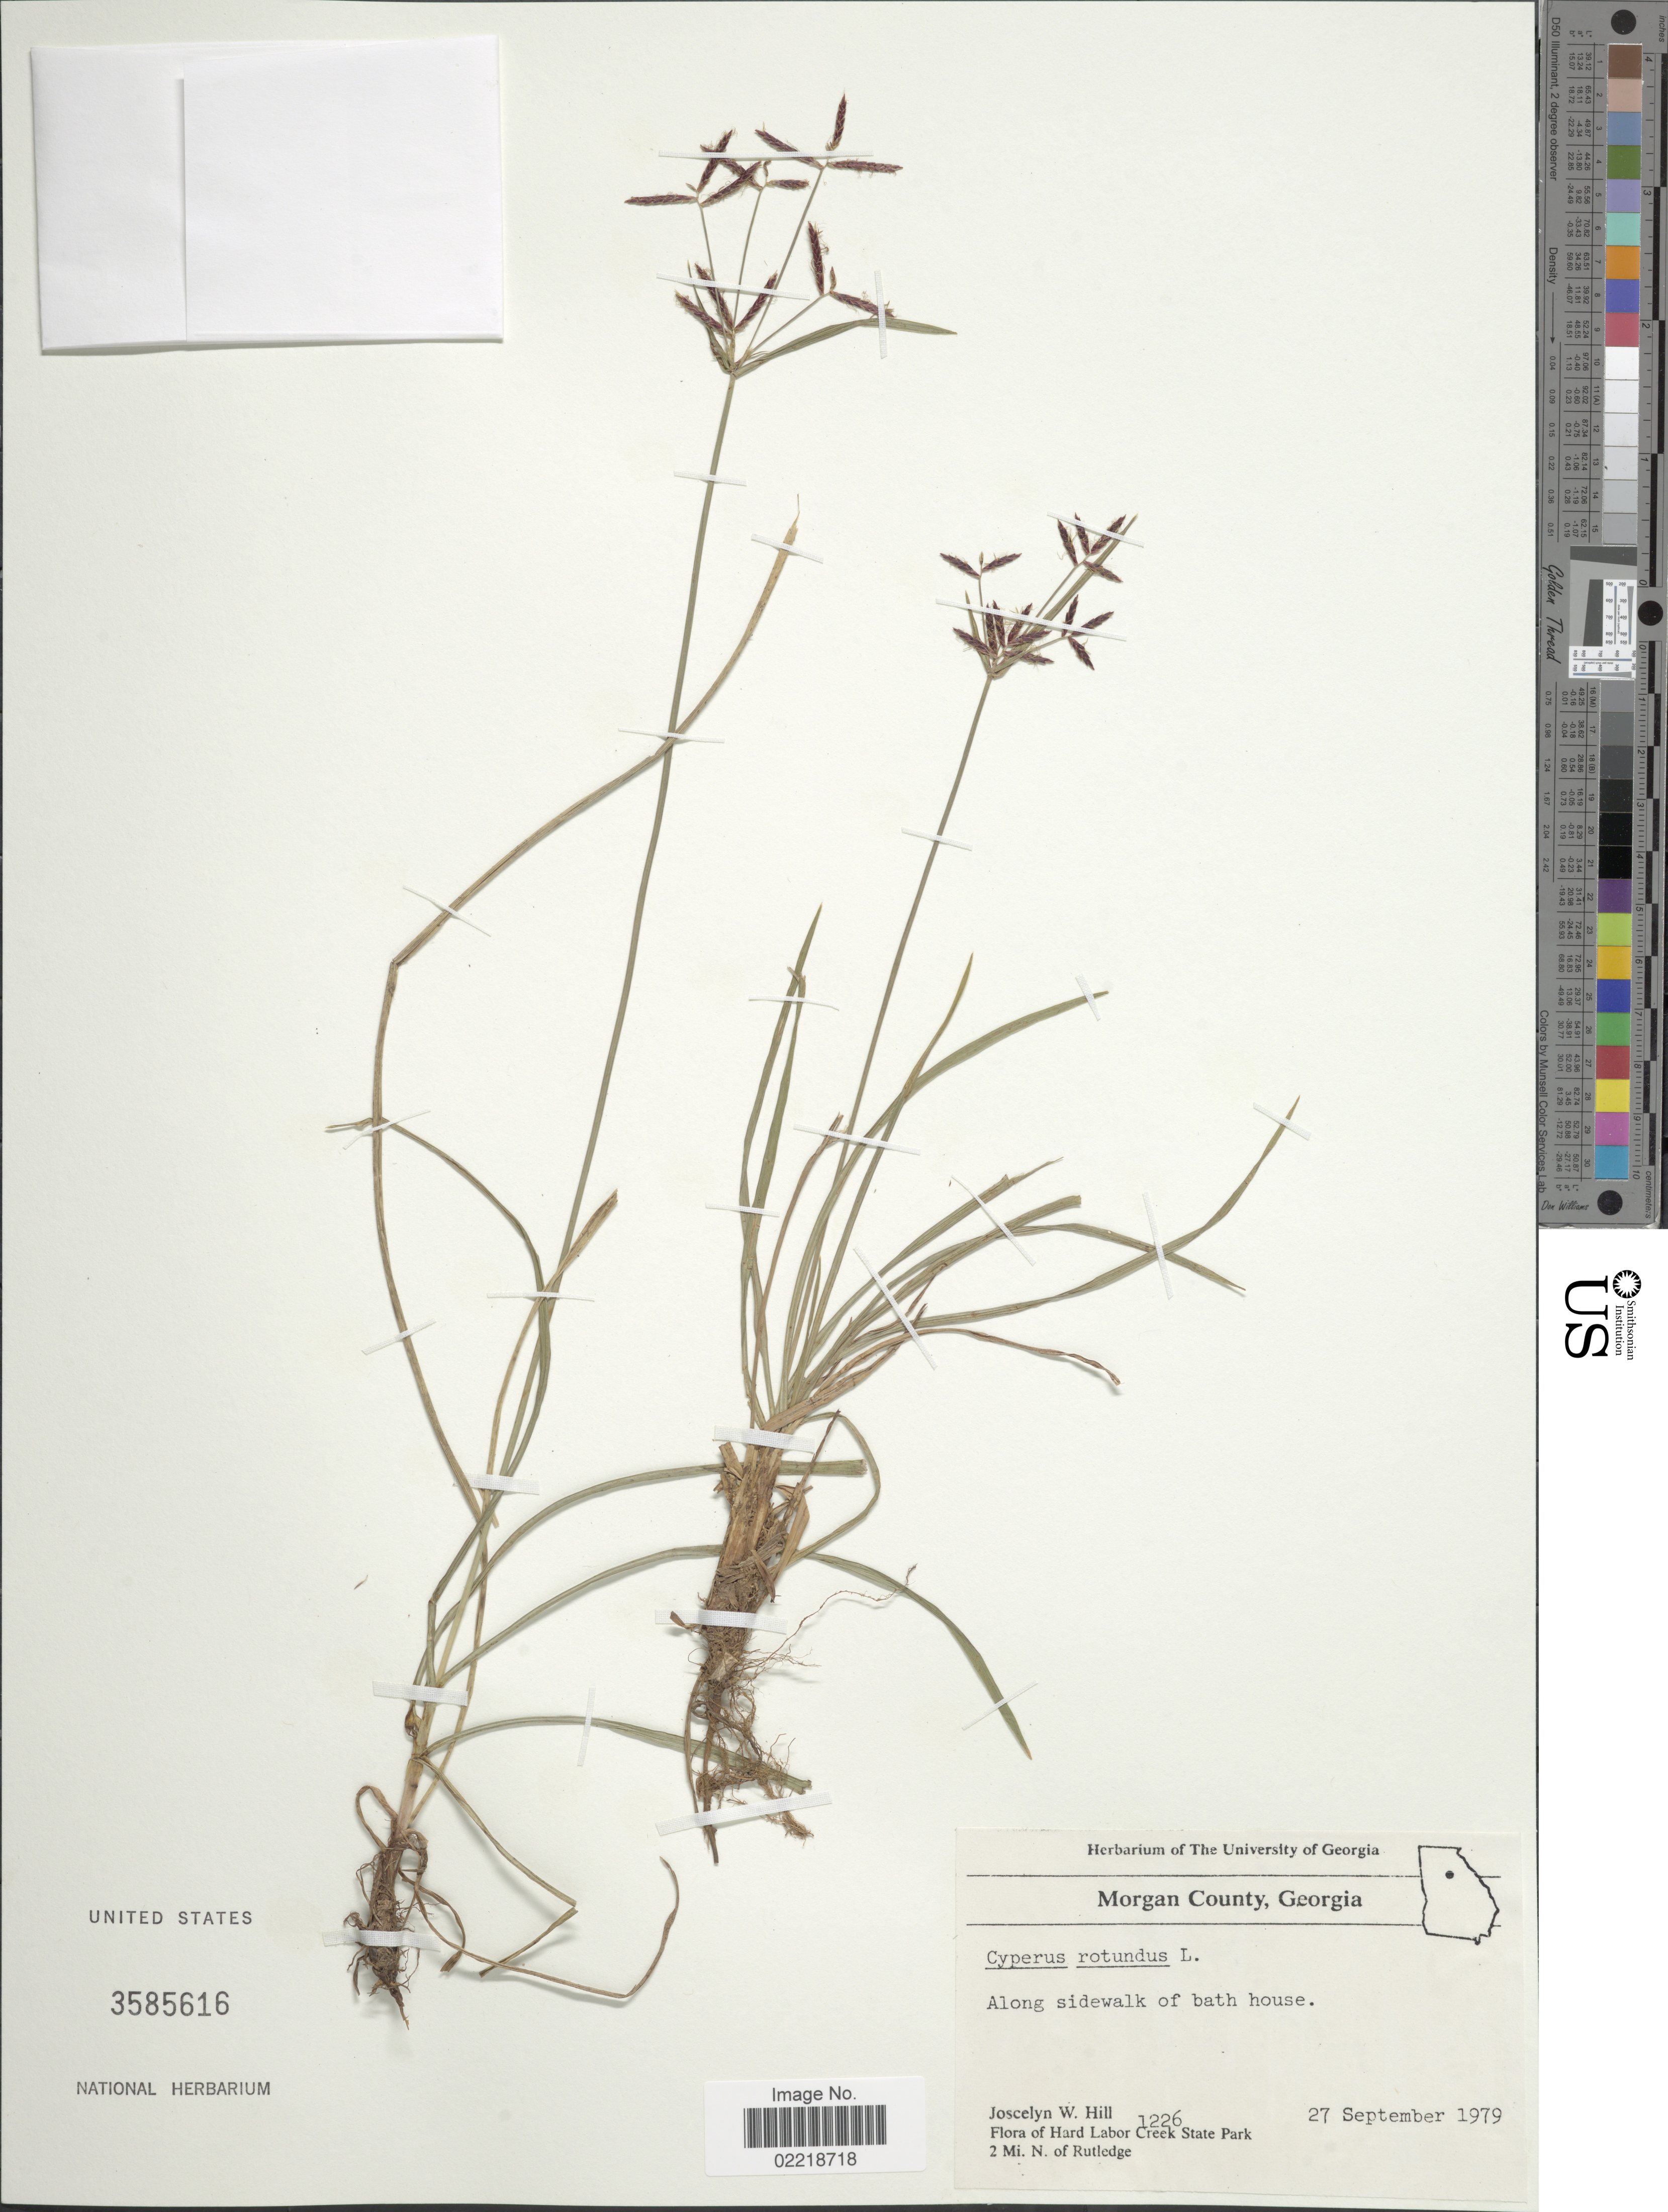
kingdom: Plantae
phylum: Tracheophyta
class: Liliopsida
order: Poales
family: Cyperaceae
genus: Cyperus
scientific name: Cyperus rotundus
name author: L.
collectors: J. W. Hill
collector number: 1226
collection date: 1979-09-27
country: United States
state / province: Georgia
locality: Morgan County. Hard Labor Creek State Park. 2 Mi. N. of Rutledge. Along sidewalk of bath house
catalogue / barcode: US 3585616